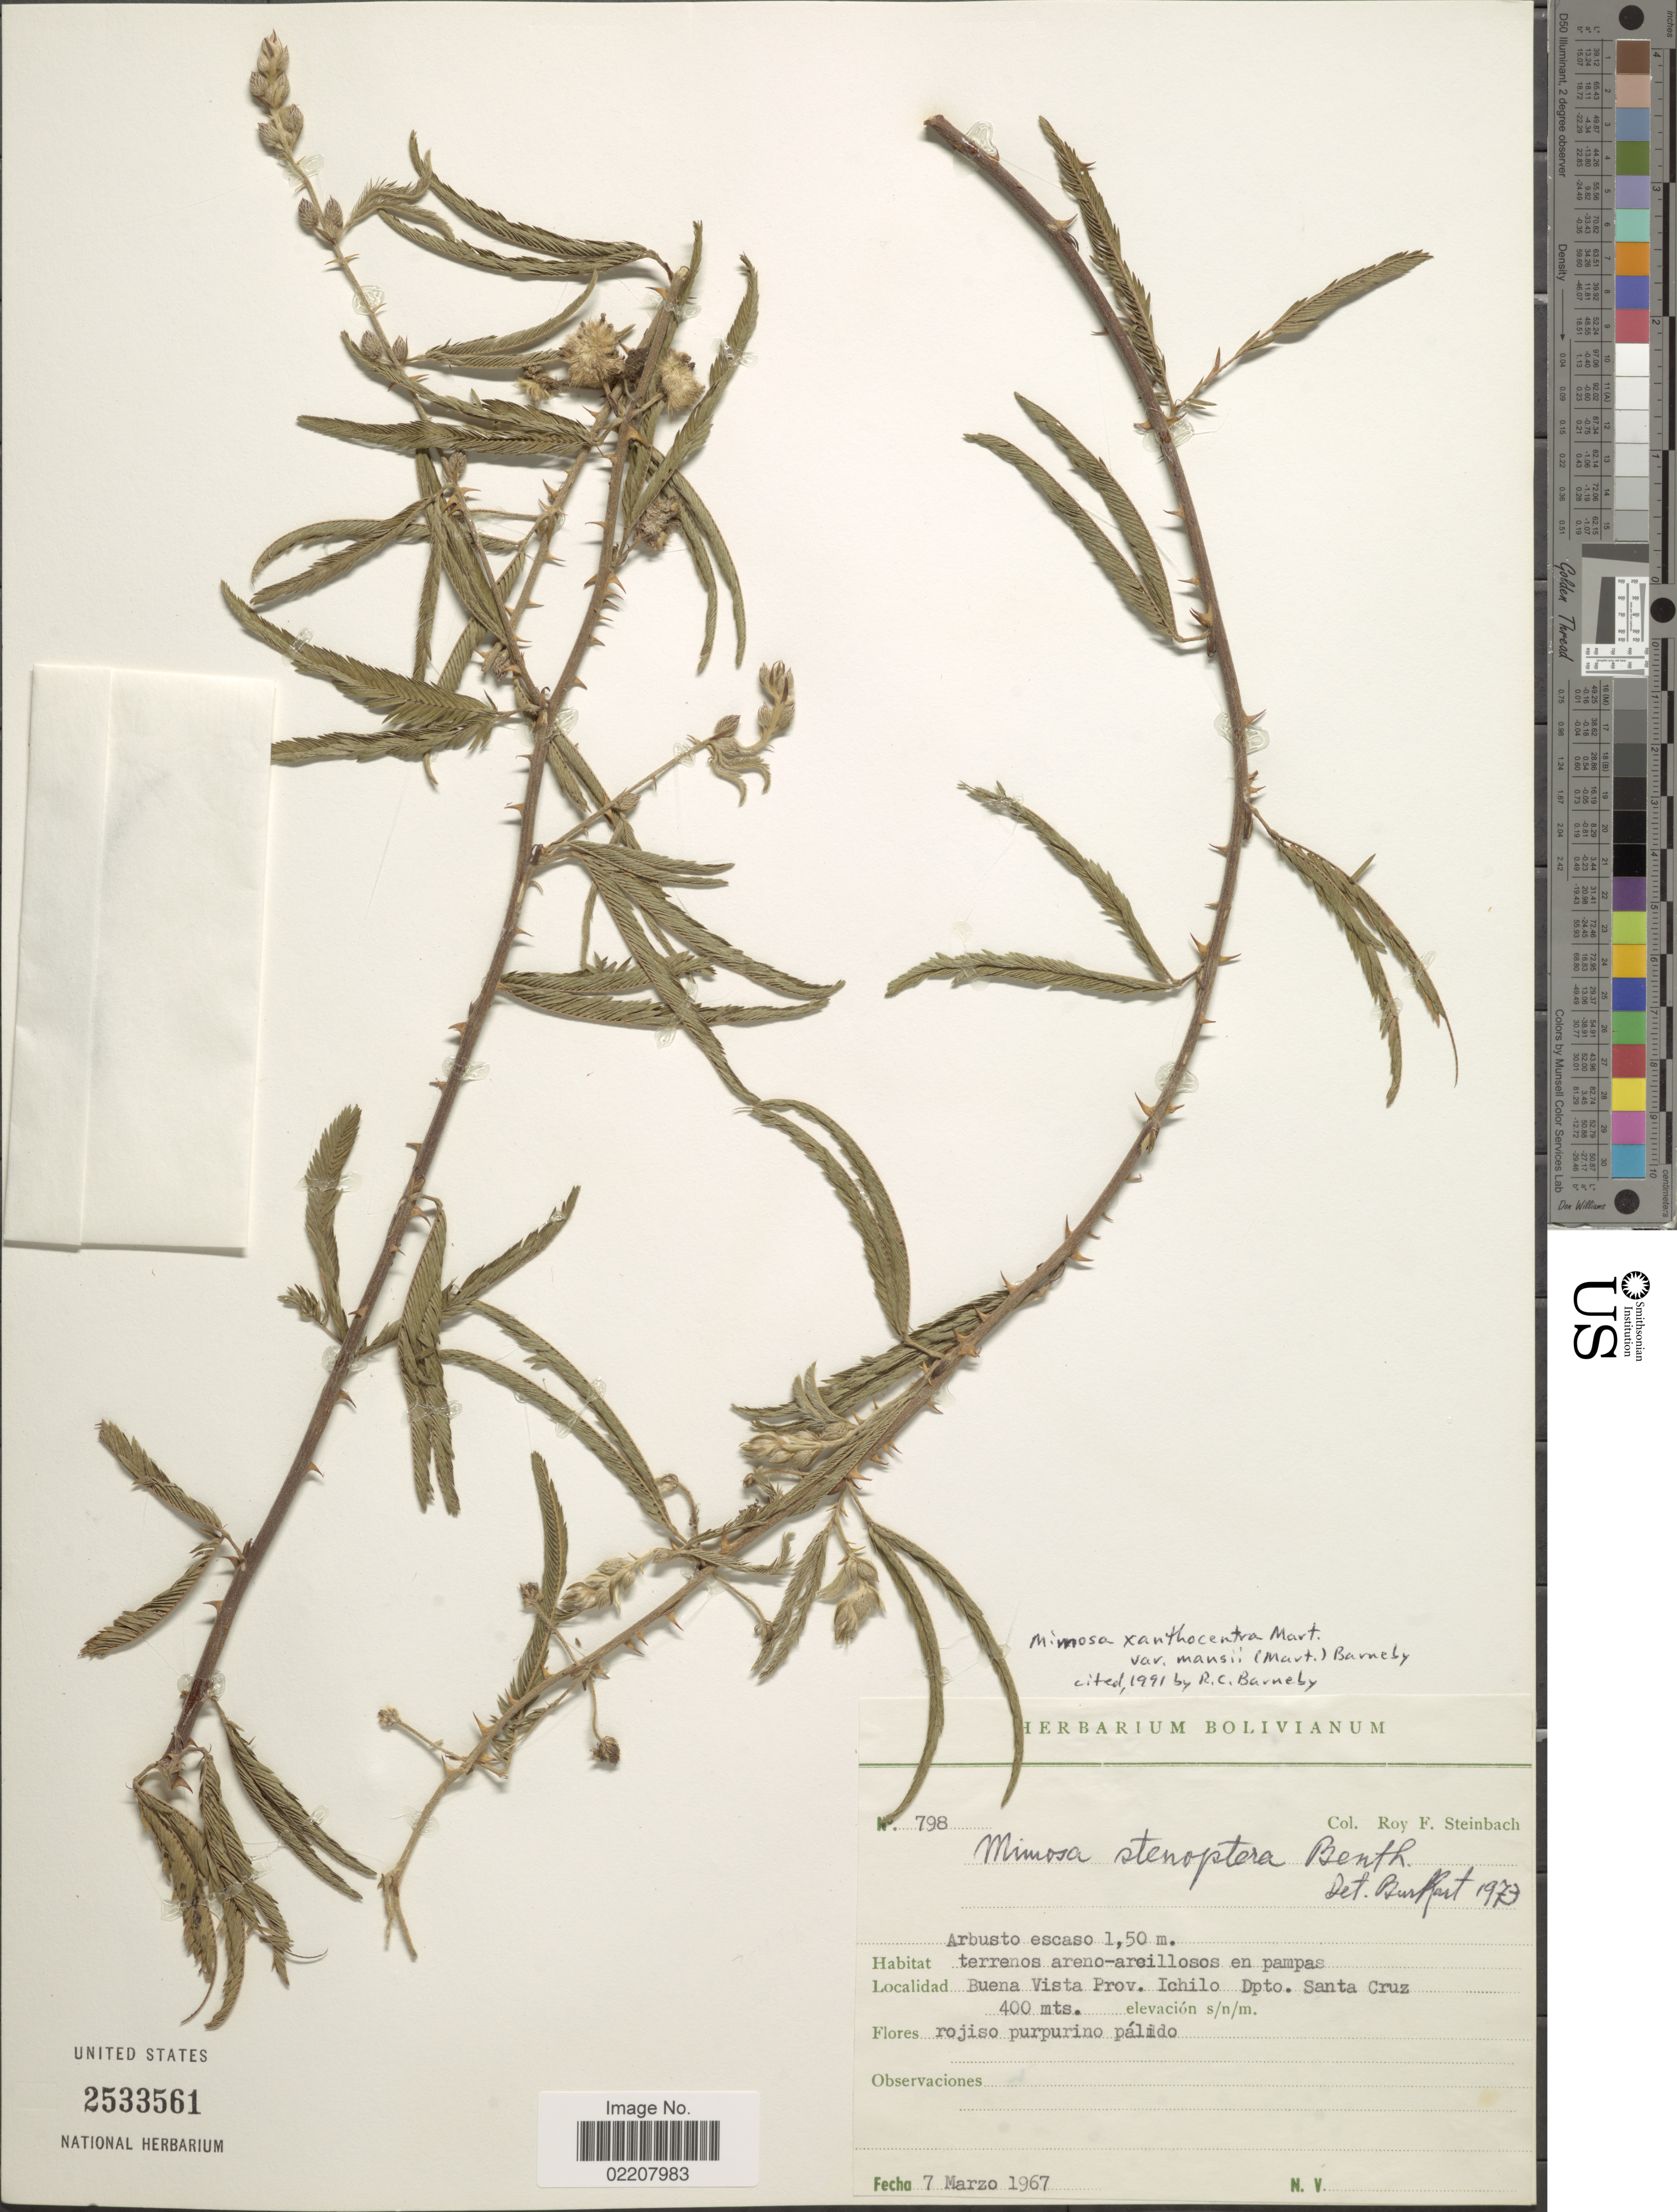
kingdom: Plantae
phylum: Tracheophyta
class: Magnoliopsida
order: Fabales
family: Fabaceae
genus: Mimosa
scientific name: Mimosa xanthocentra var. mansii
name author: (Mart.) Barneby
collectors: R. F. Steinbach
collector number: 798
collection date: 1967-03-07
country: Bolivia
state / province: Santa Cruz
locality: Buena Vista Prov. Ichilo.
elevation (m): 400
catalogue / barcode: US 2533561